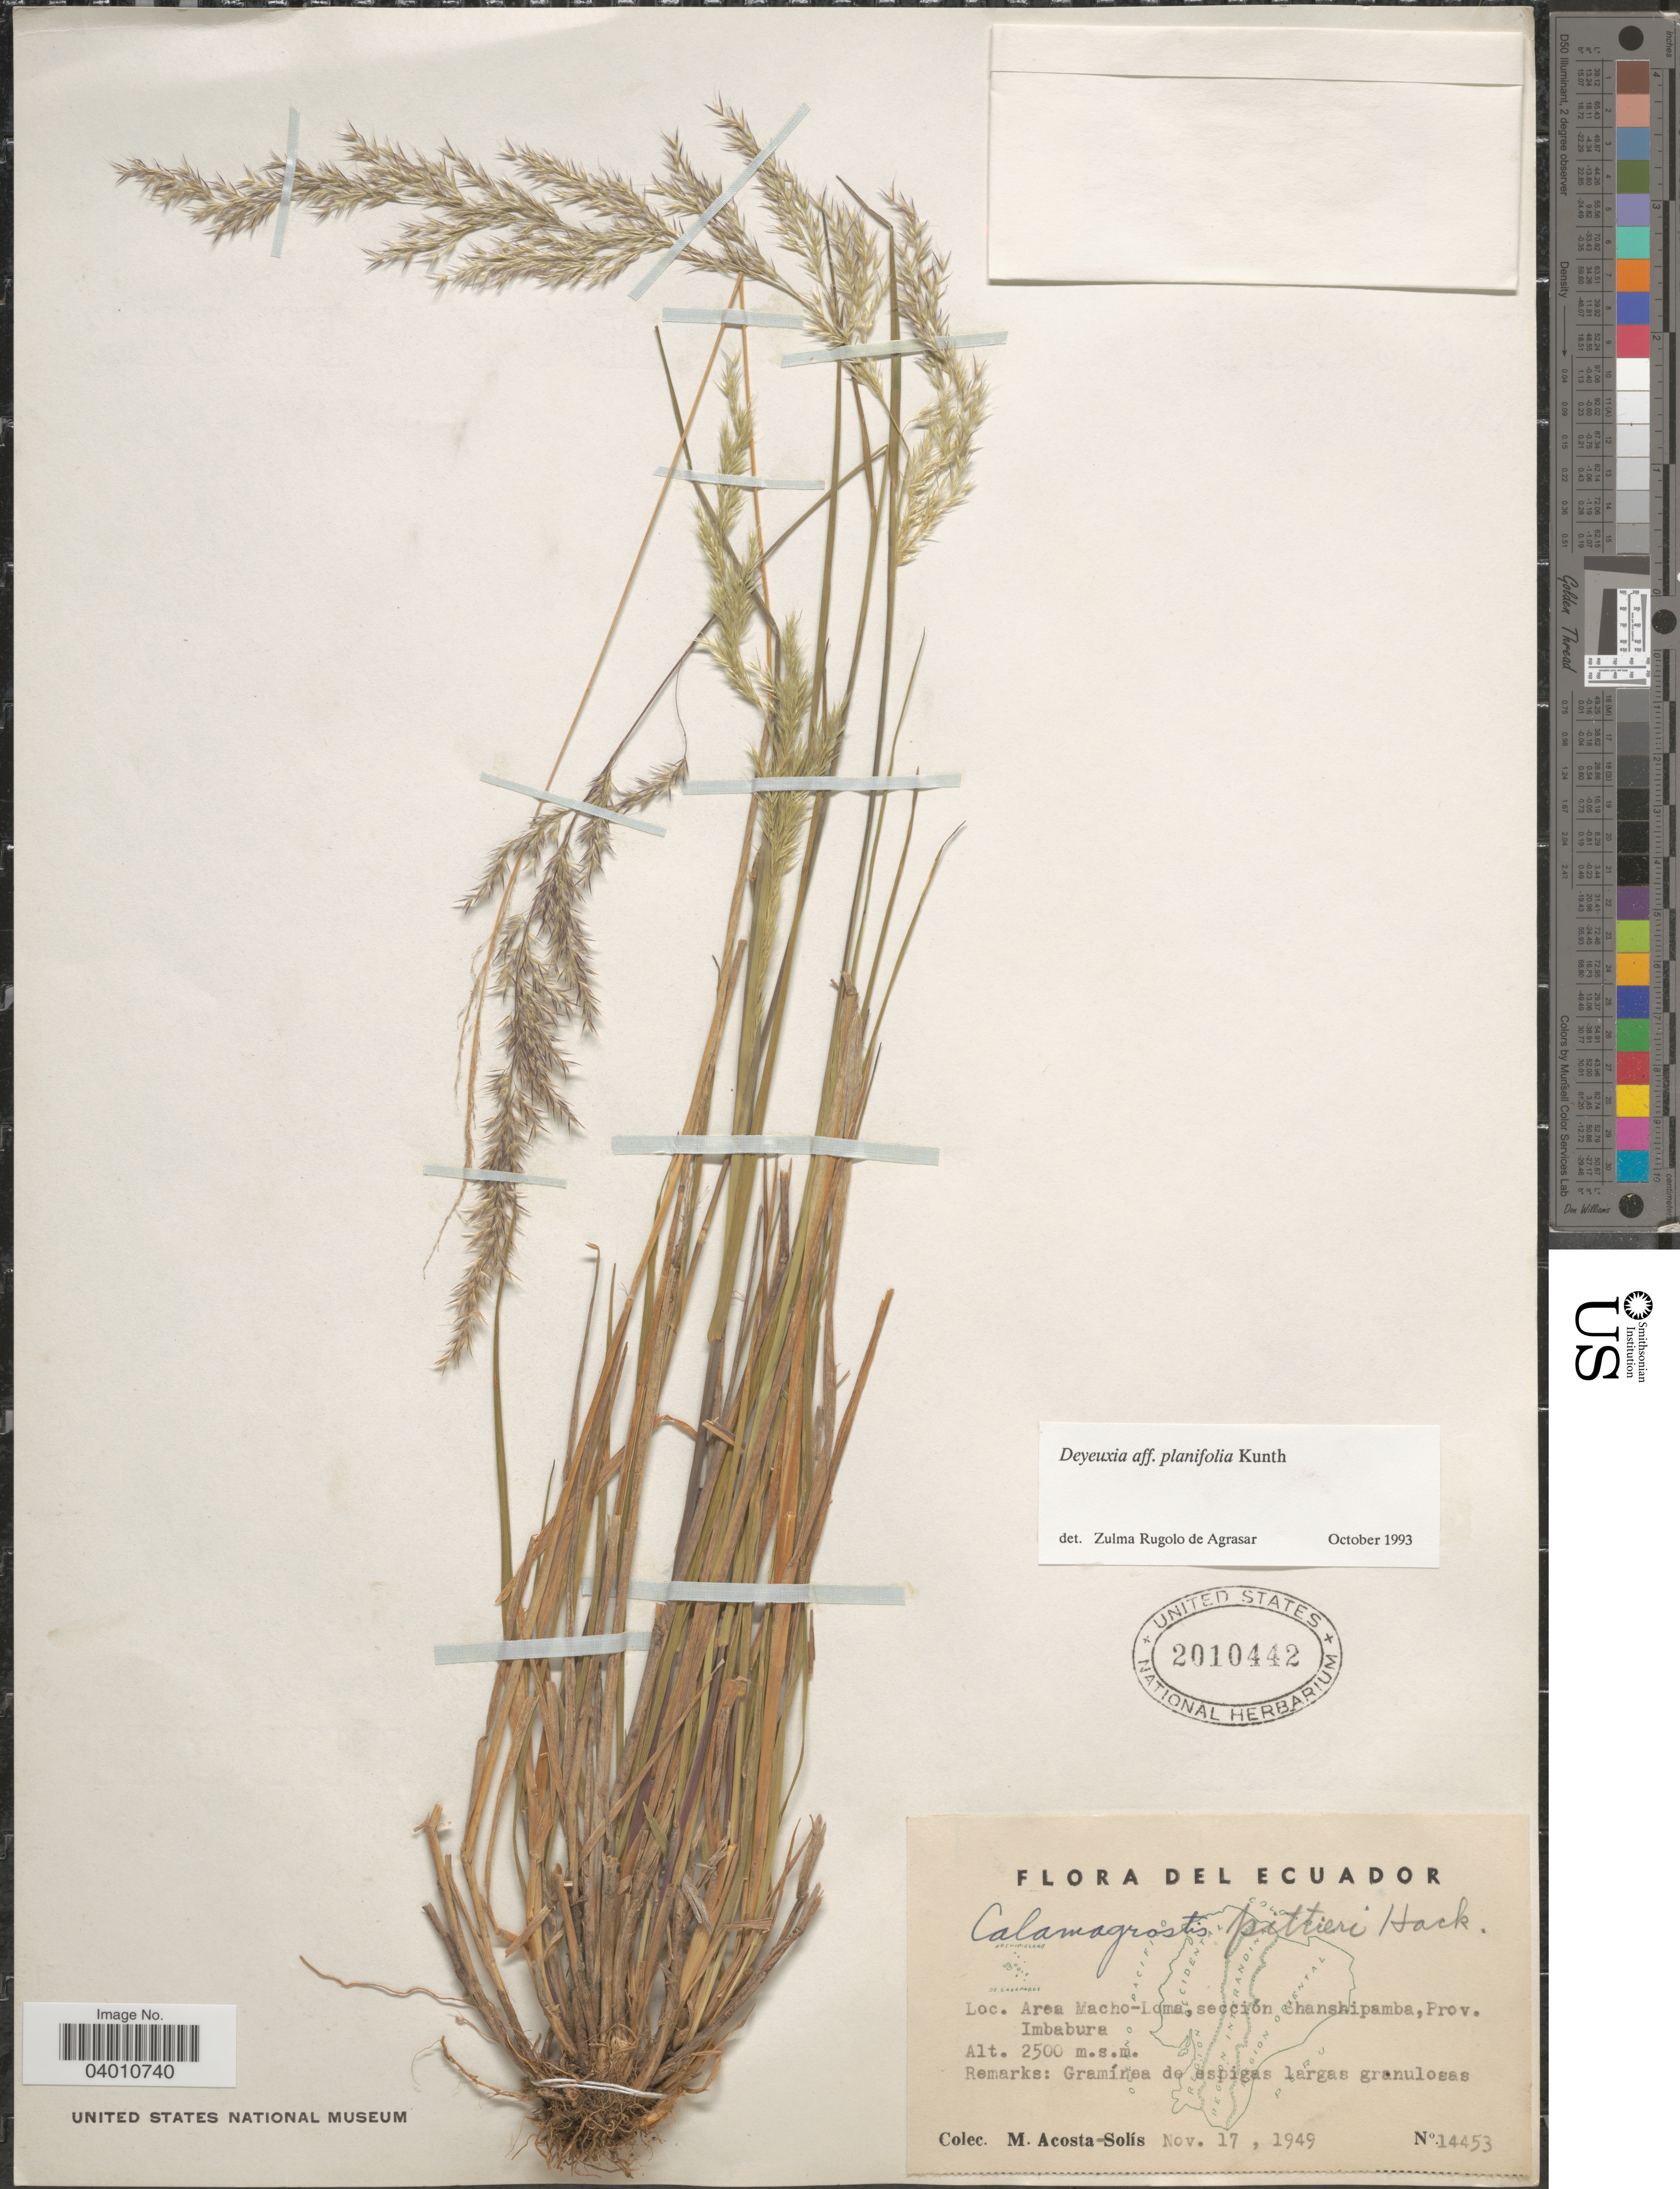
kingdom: Plantae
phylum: Tracheophyta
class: Liliopsida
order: Poales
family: Poaceae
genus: Peyritschia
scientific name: Peyritschia planifolia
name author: (Kunth) P.M. Peterson et al.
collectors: M. Acosta Solis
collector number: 14453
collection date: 1949-11-17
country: Ecuador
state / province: Imbabura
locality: Area Macho-Loma, sección Chanshipamba.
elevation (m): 2500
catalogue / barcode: US 2010442